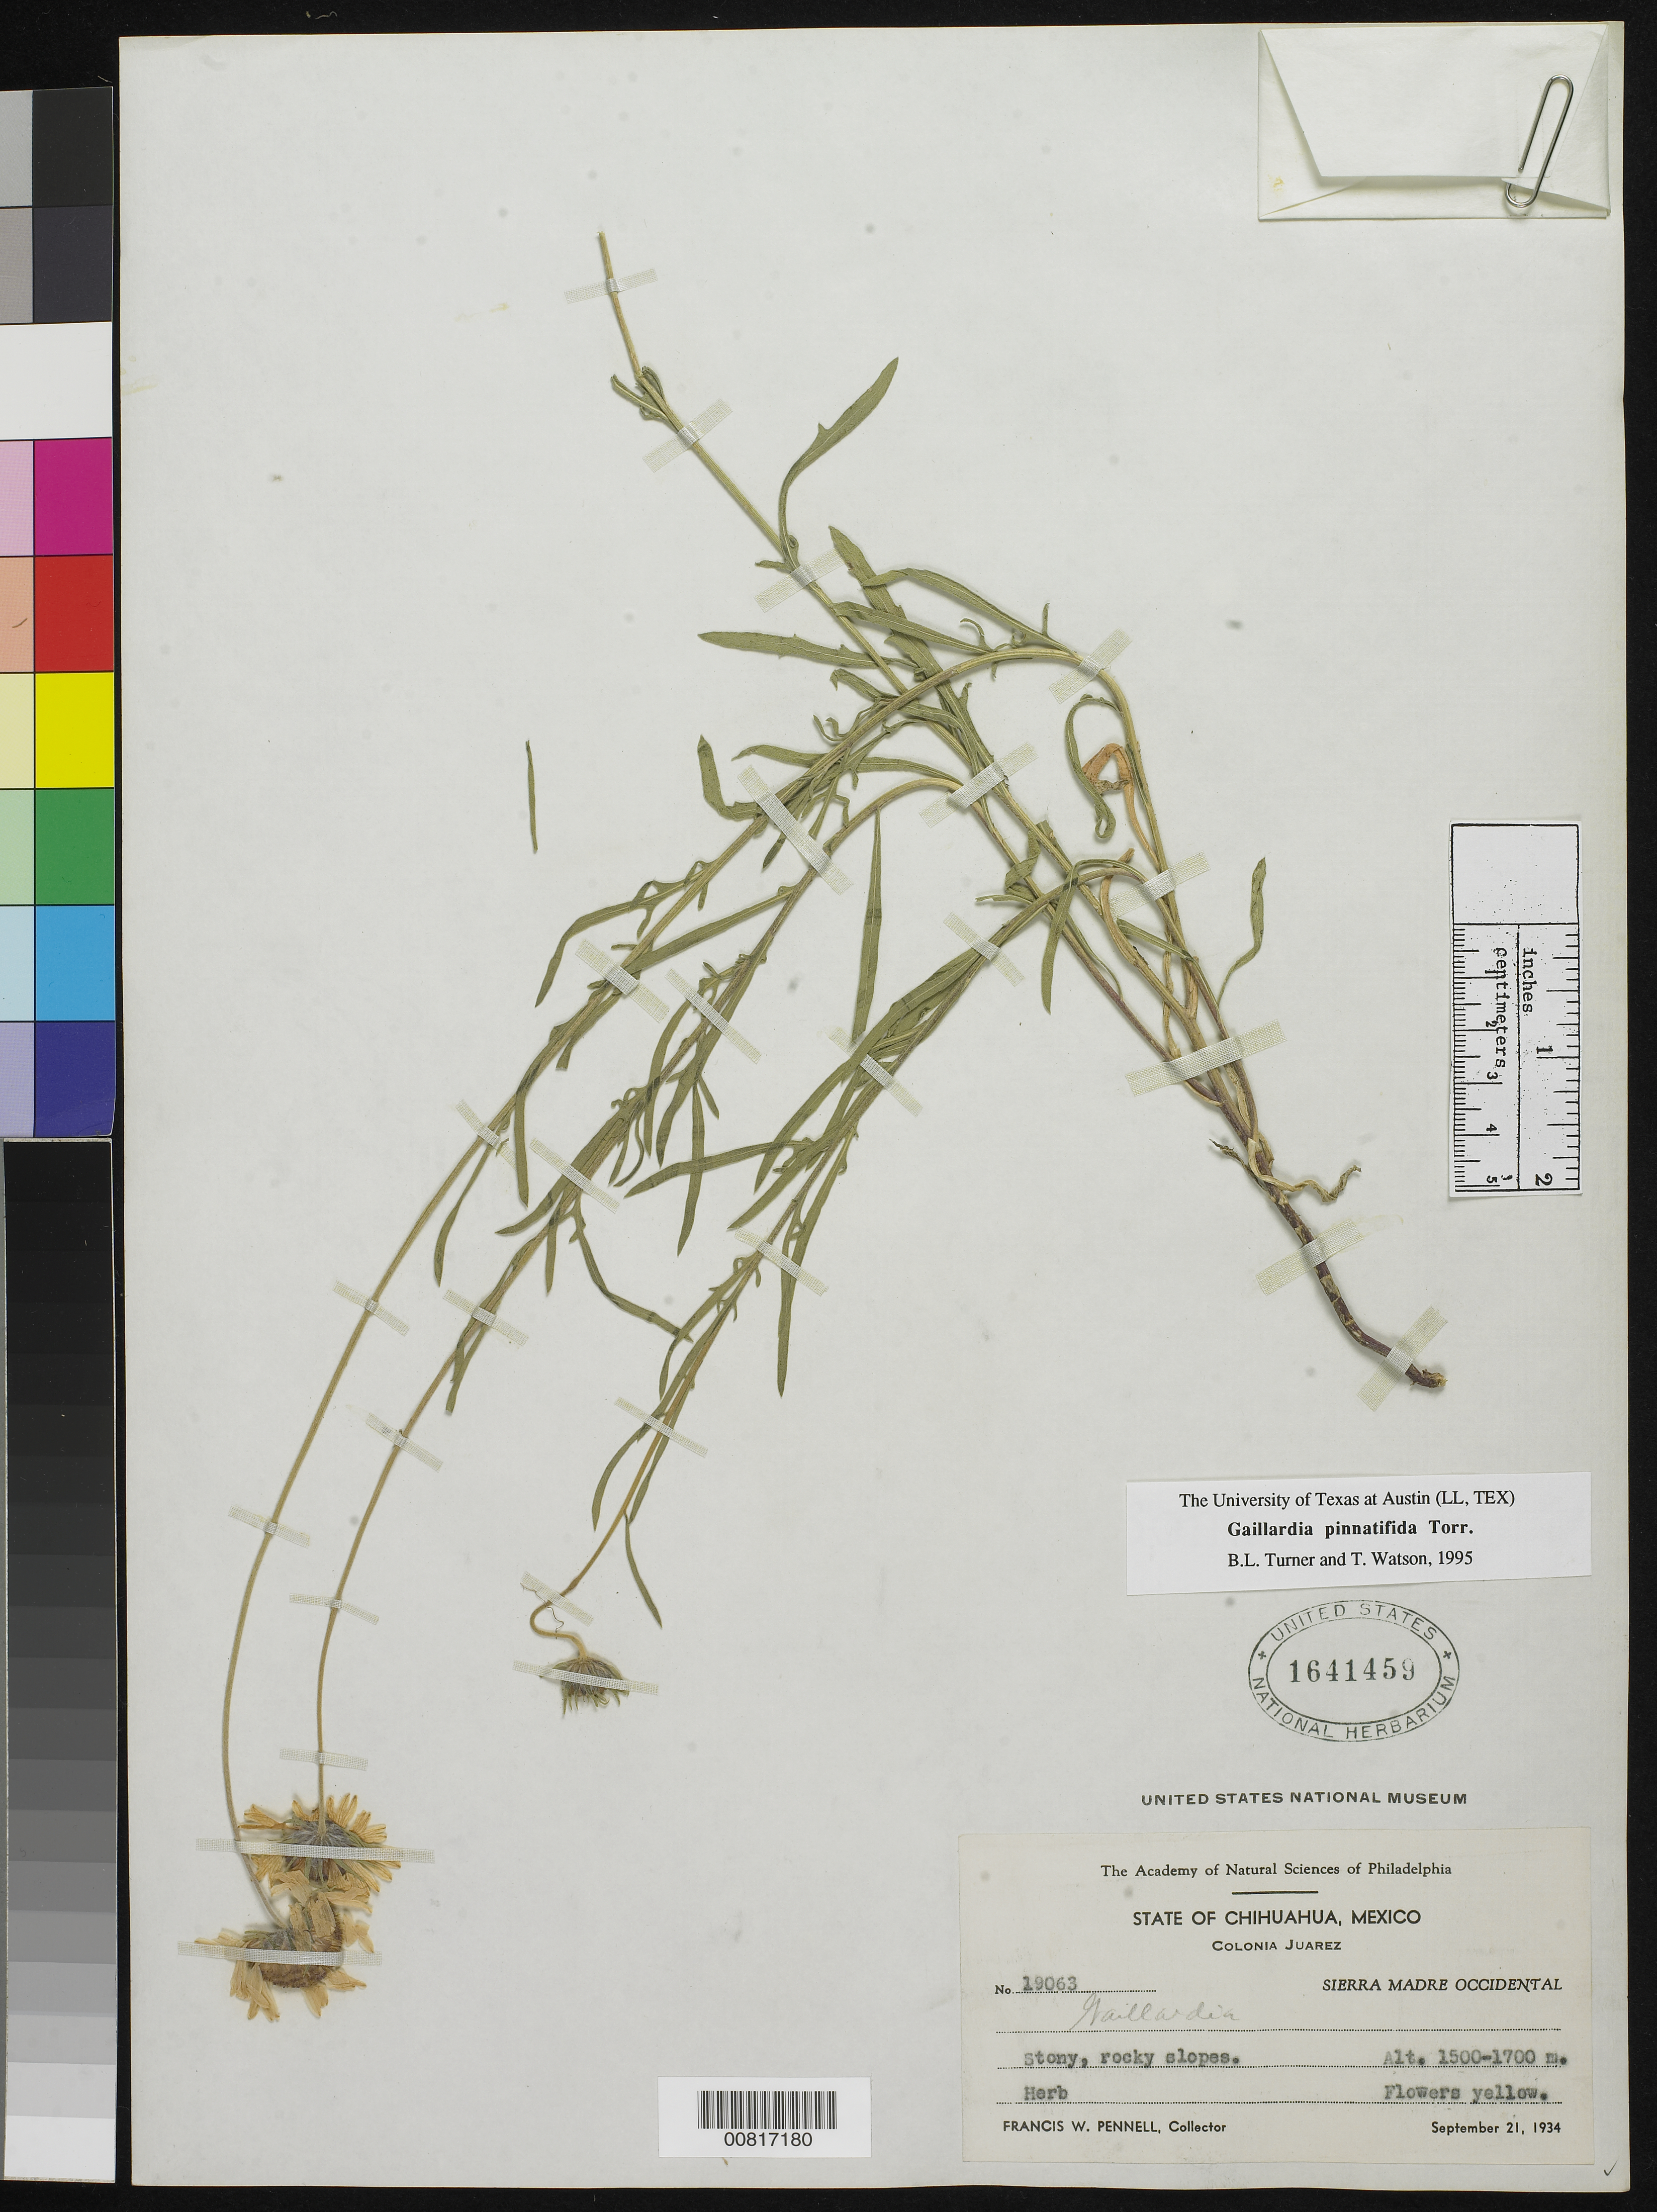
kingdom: Plantae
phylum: Tracheophyta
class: Magnoliopsida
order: Asterales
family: Asteraceae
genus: Gaillardia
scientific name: Gaillardia pinnatifida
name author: Torr.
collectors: F. W. Pennell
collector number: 19063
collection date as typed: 21 Sep 1934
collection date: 1934-09-21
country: Mexico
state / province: Chihuahua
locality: Colonia Juárez, Sierra Madre Occidental, Chihuahua.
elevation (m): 1700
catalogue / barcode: US 1641459